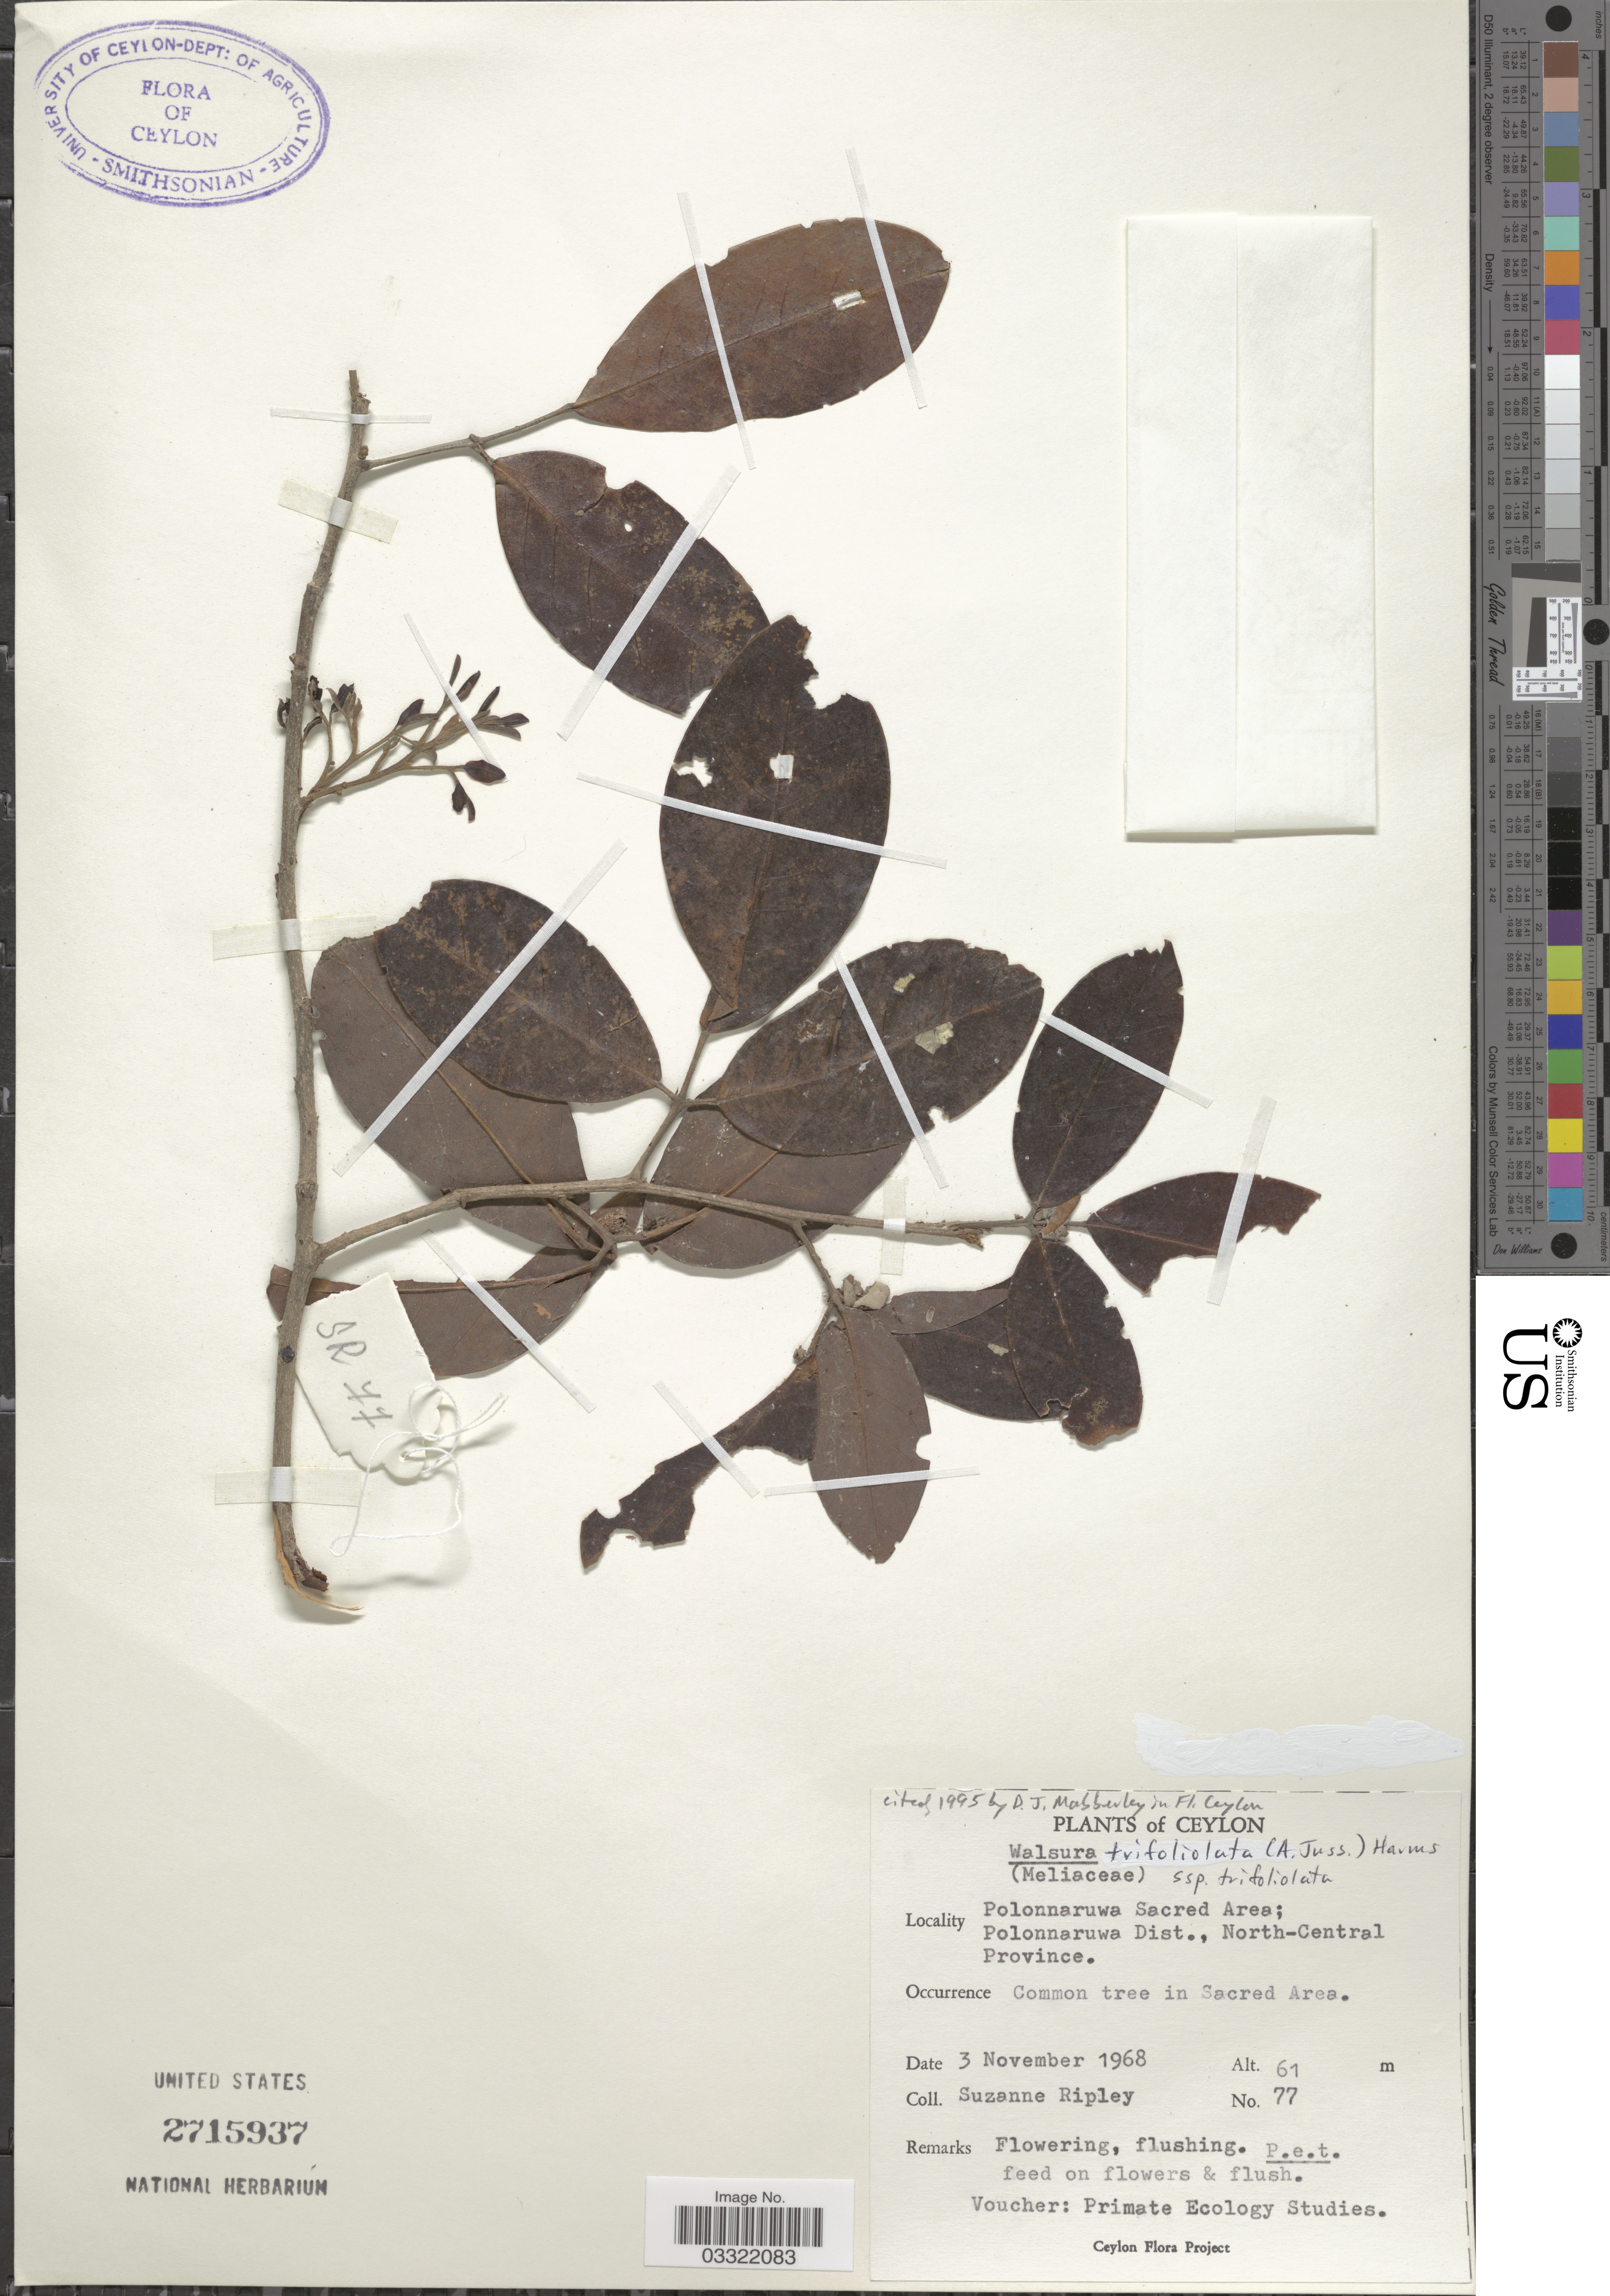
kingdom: Plantae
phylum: Tracheophyta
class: Magnoliopsida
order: Sapindales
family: Meliaceae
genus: Walsura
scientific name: Walsura trifoliolata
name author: (A. Juss.) Harms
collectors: S. Ripley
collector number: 77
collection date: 1968-11-03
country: Sri Lanka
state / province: North Central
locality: Ceylon, Plonnaruwa Sacred Area; Polonnaruwa Dist.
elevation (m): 61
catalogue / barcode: US 2715937